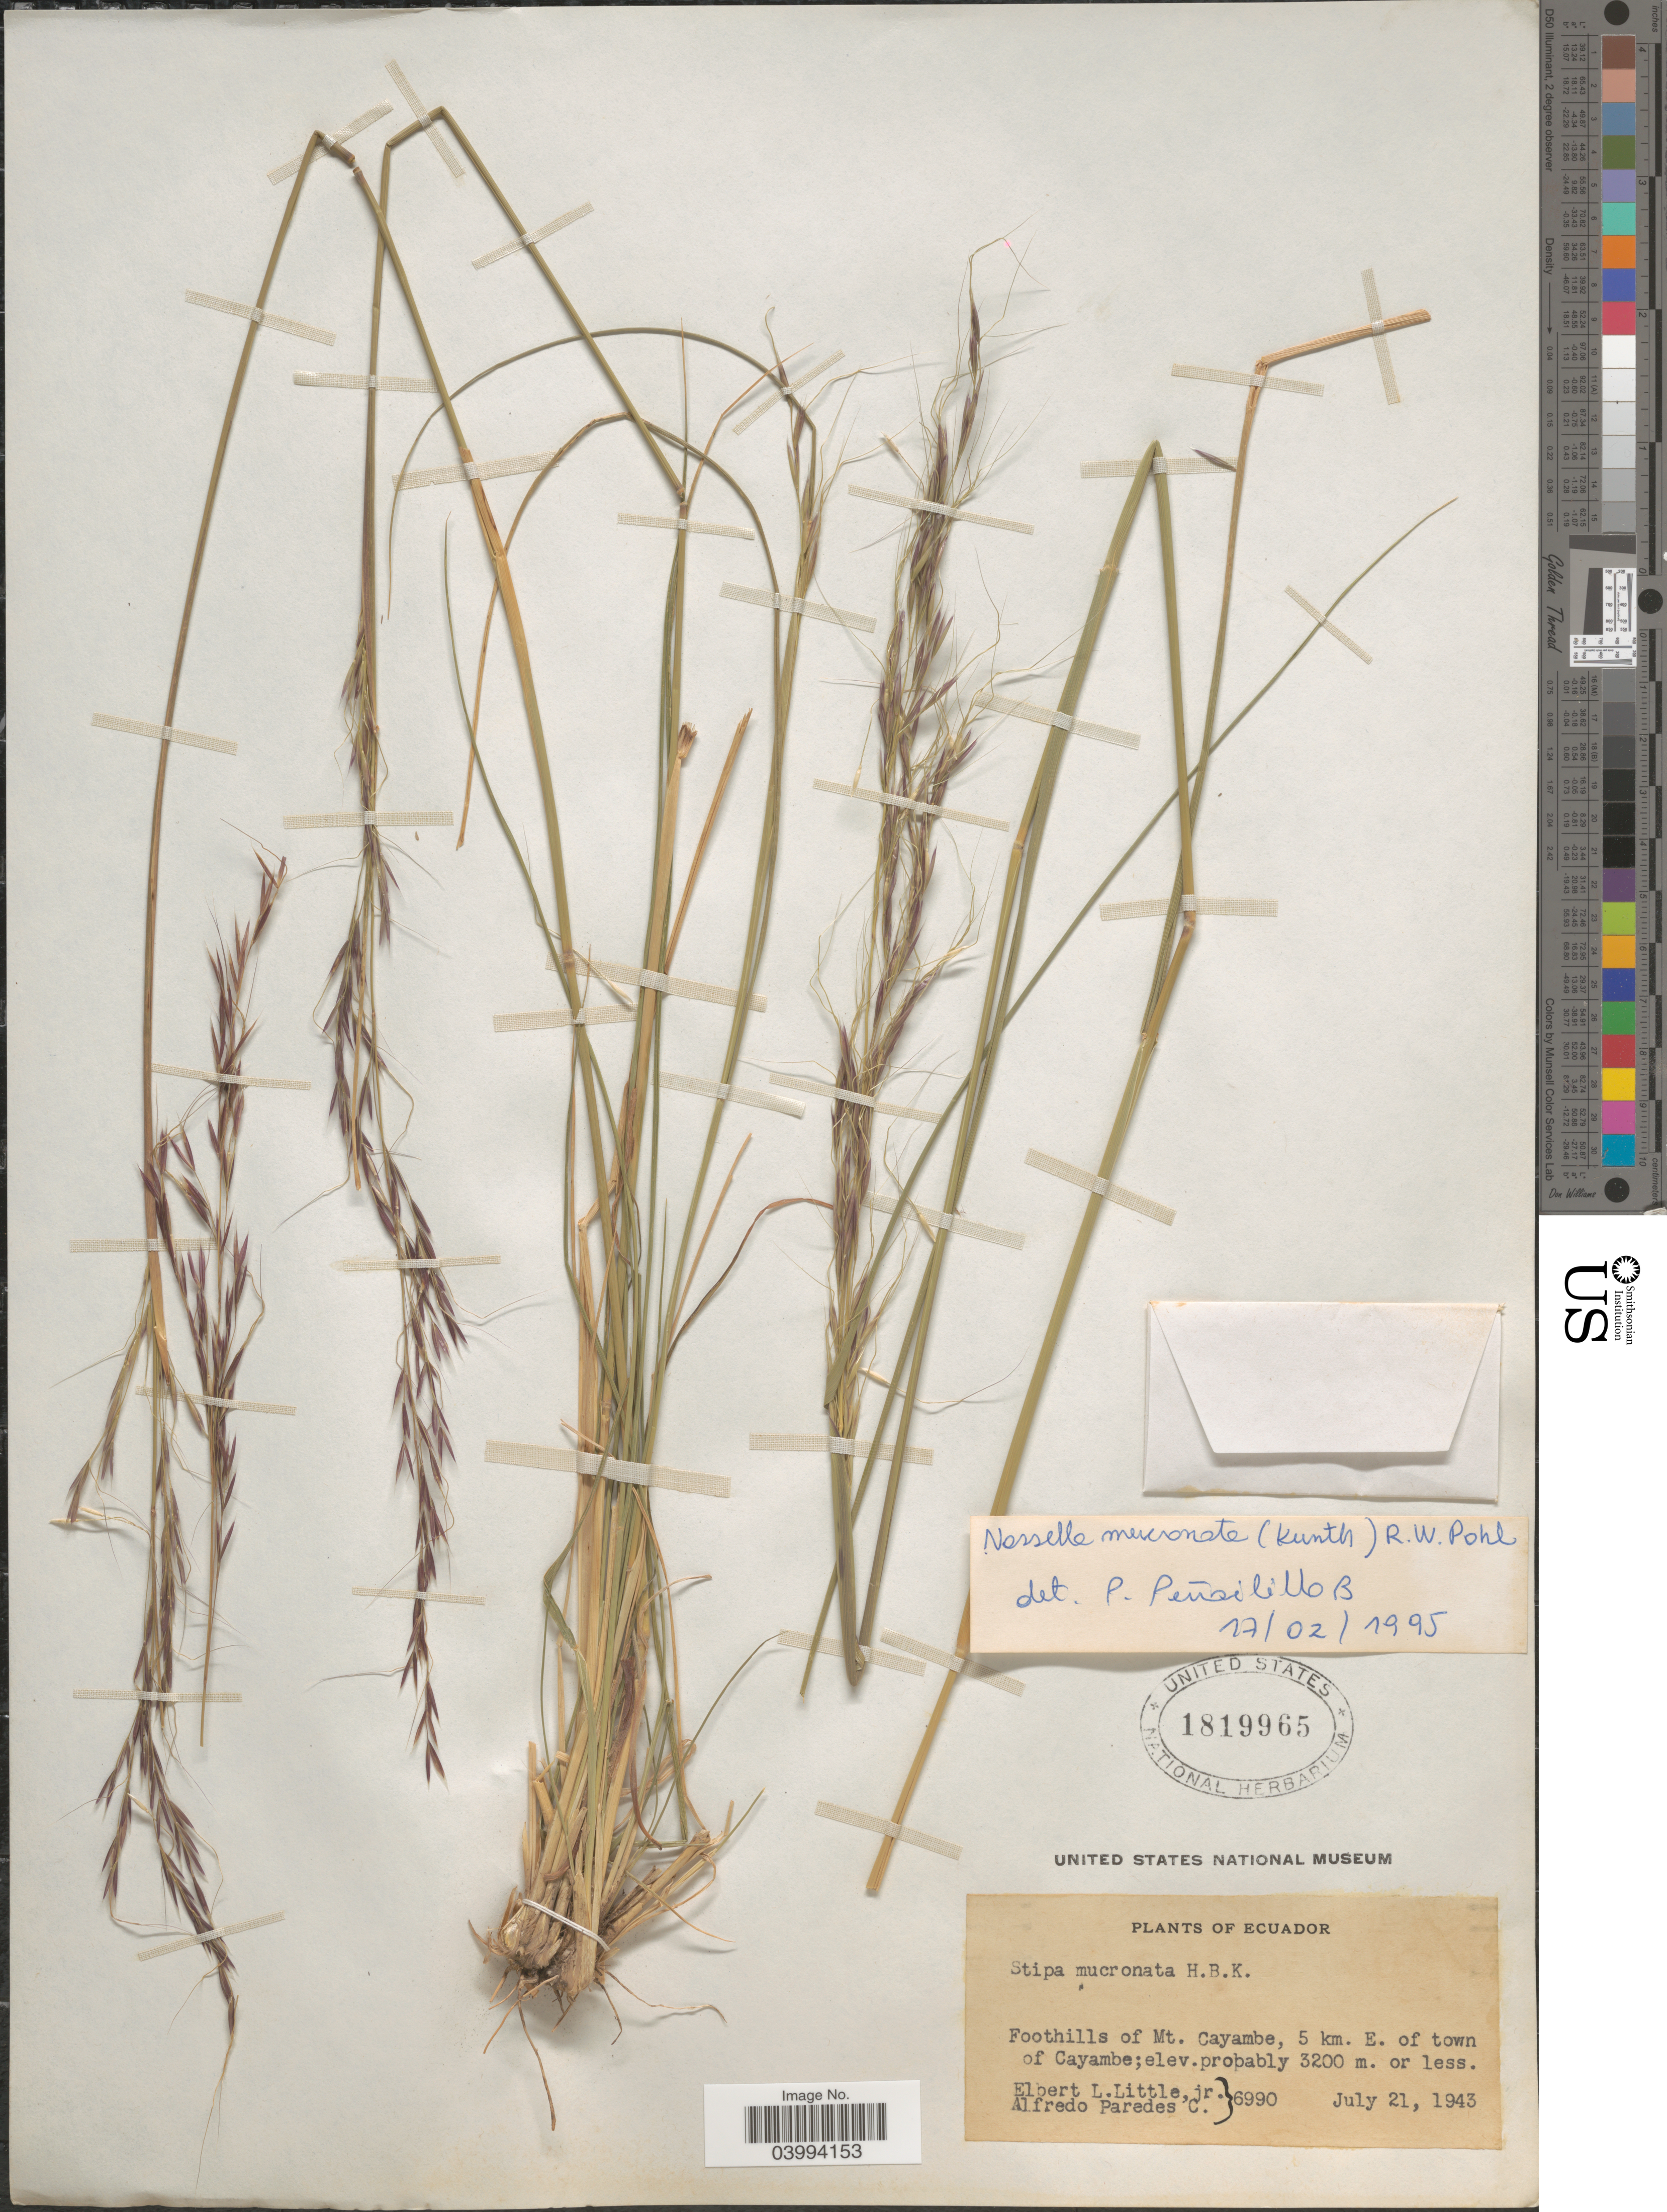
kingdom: Plantae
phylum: Tracheophyta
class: Liliopsida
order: Poales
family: Poaceae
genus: Nassella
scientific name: Nassella mucronata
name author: (Kunth) R.W. Pohl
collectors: E. L. Little & A. Paredes C.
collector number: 6990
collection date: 1943-07-21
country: Ecuador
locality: Foothills of Mt. Cayambe, 5 km. E. of town of Cayambe.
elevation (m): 3200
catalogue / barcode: US 1819965